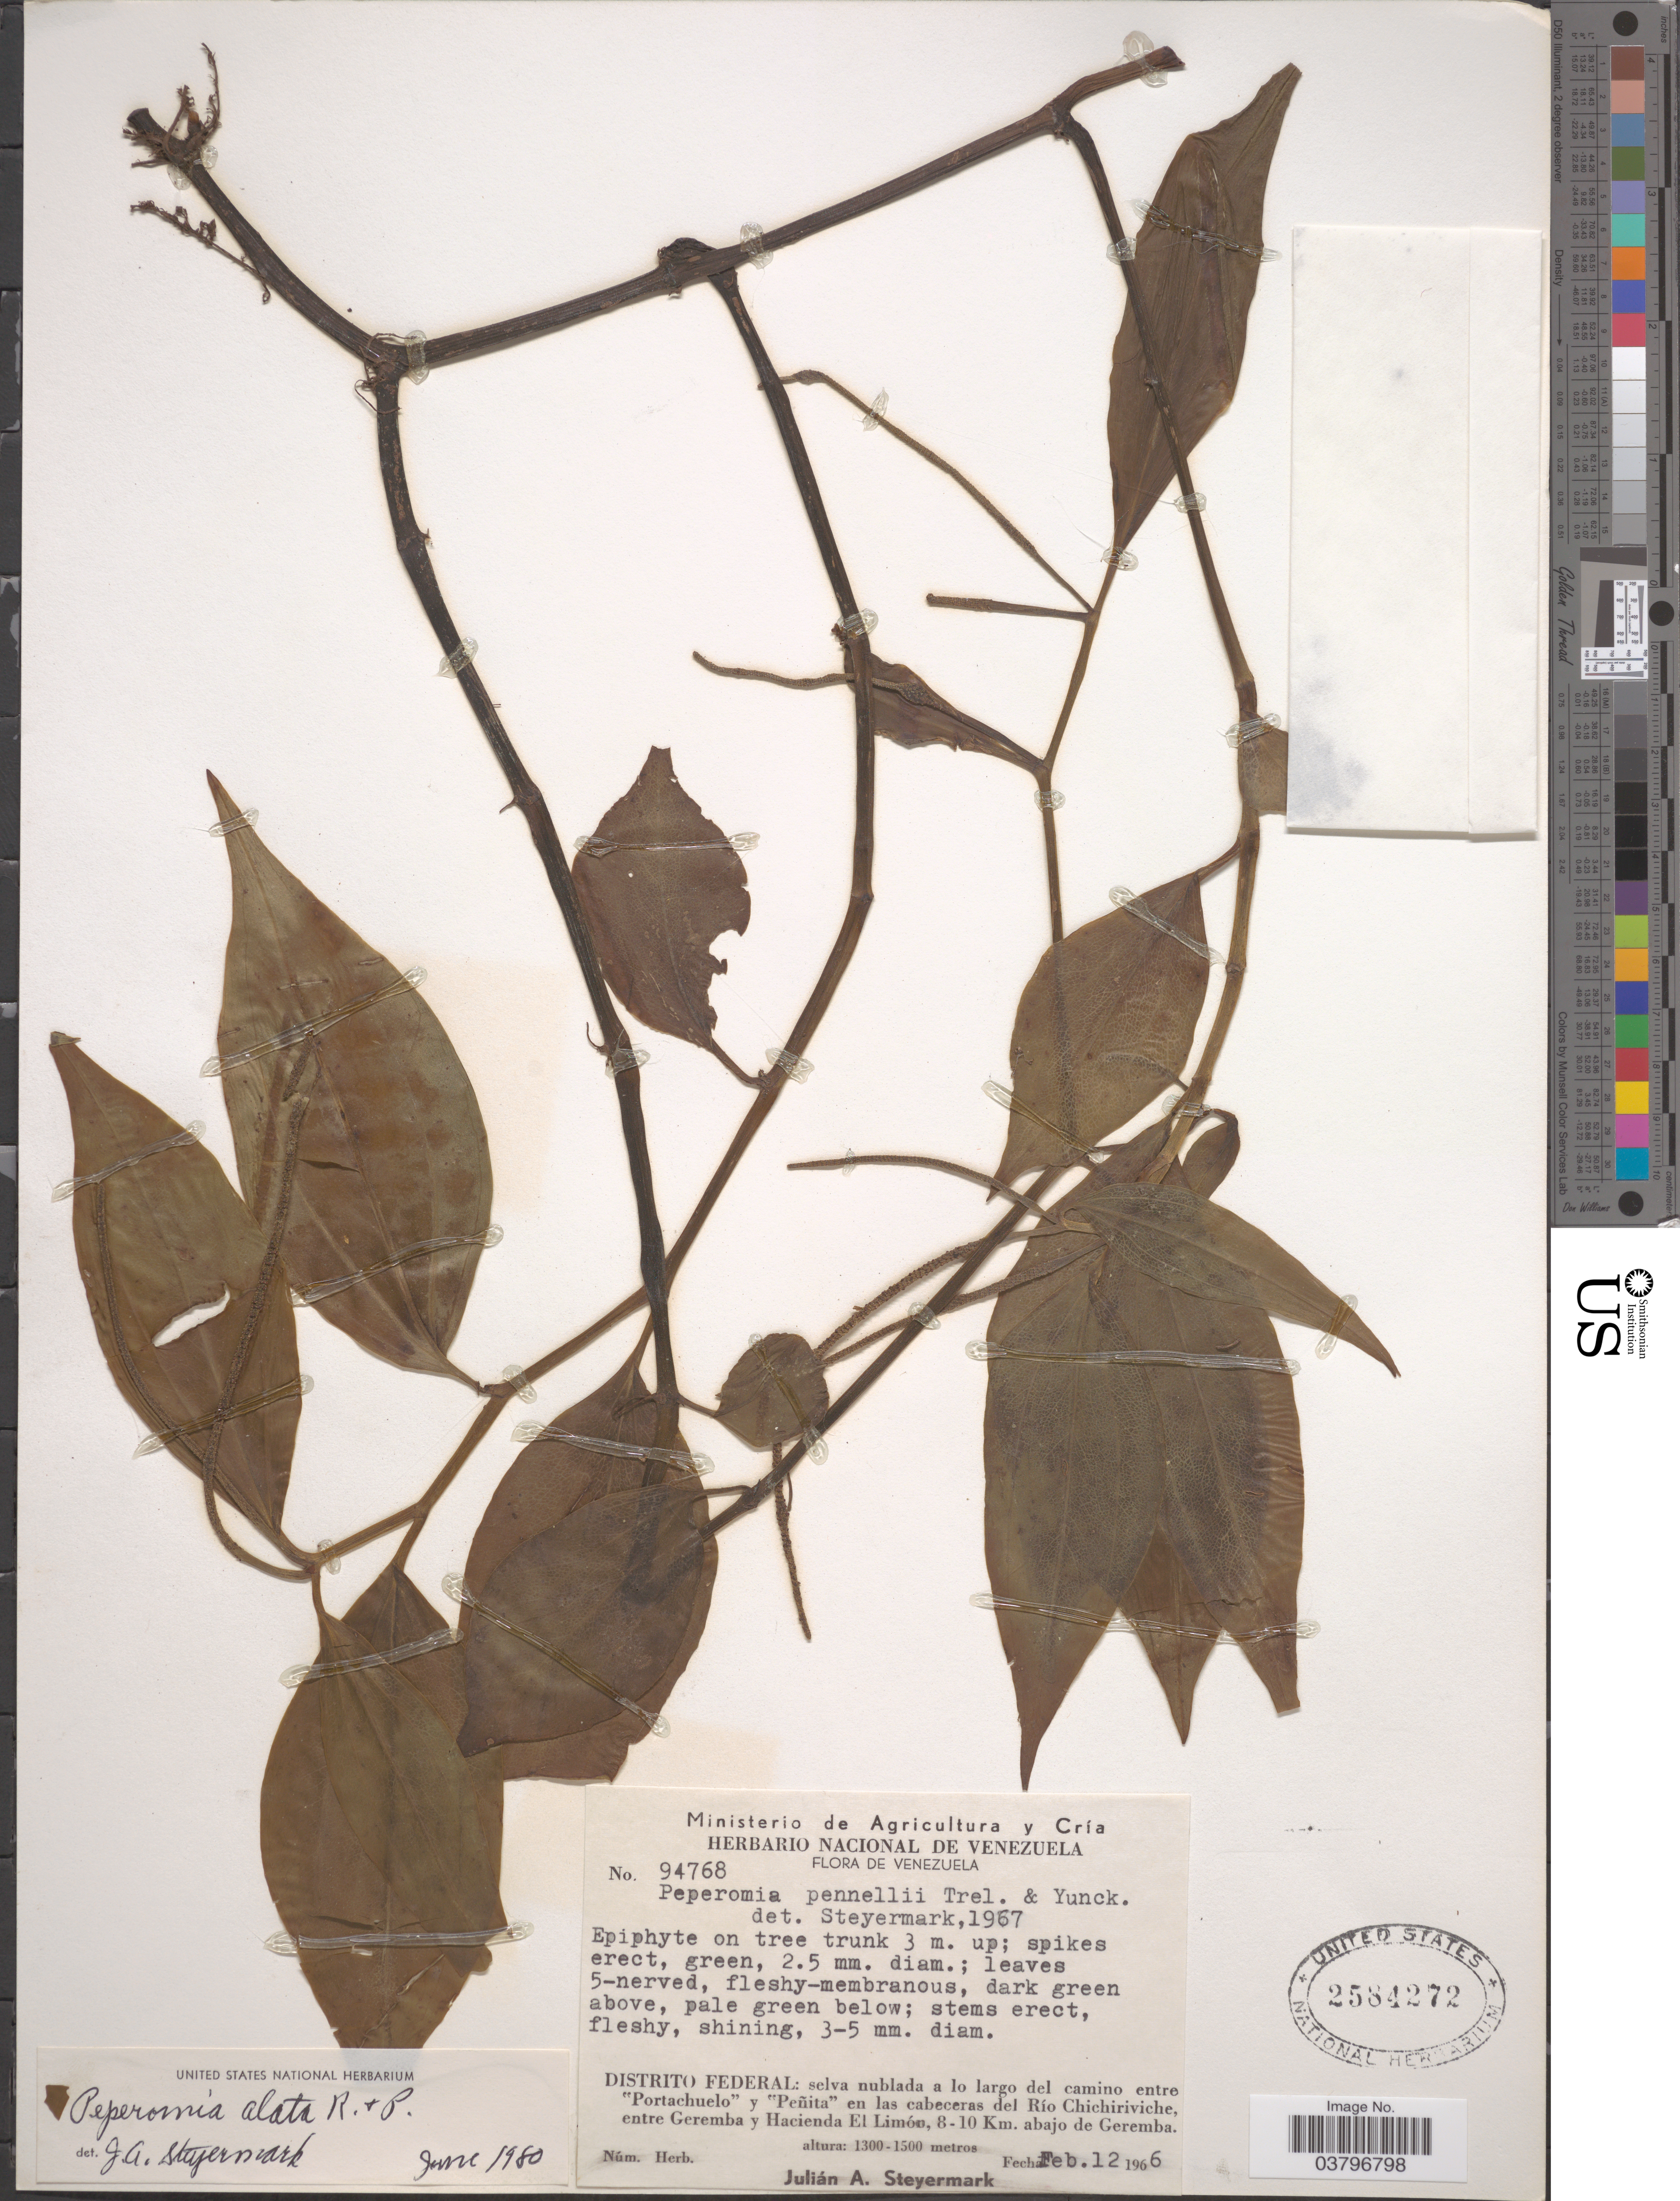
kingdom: Plantae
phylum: Tracheophyta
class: Magnoliopsida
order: Piperales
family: Piperaceae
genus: Peperomia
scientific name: Peperomia alata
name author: Ruiz & Pav.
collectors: J. Steyermark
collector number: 94768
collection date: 1966-02-12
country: Venezuela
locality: Distrito Federal: selva nublada a lo largo del camino entre "Portachuelo" y "Peñita" en las cabeceras del Río Chichiriviche, entre Geremba y Hacienda El Limón, 8-10 Km. abajo de Geremba.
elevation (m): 1300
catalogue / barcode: US 2584272